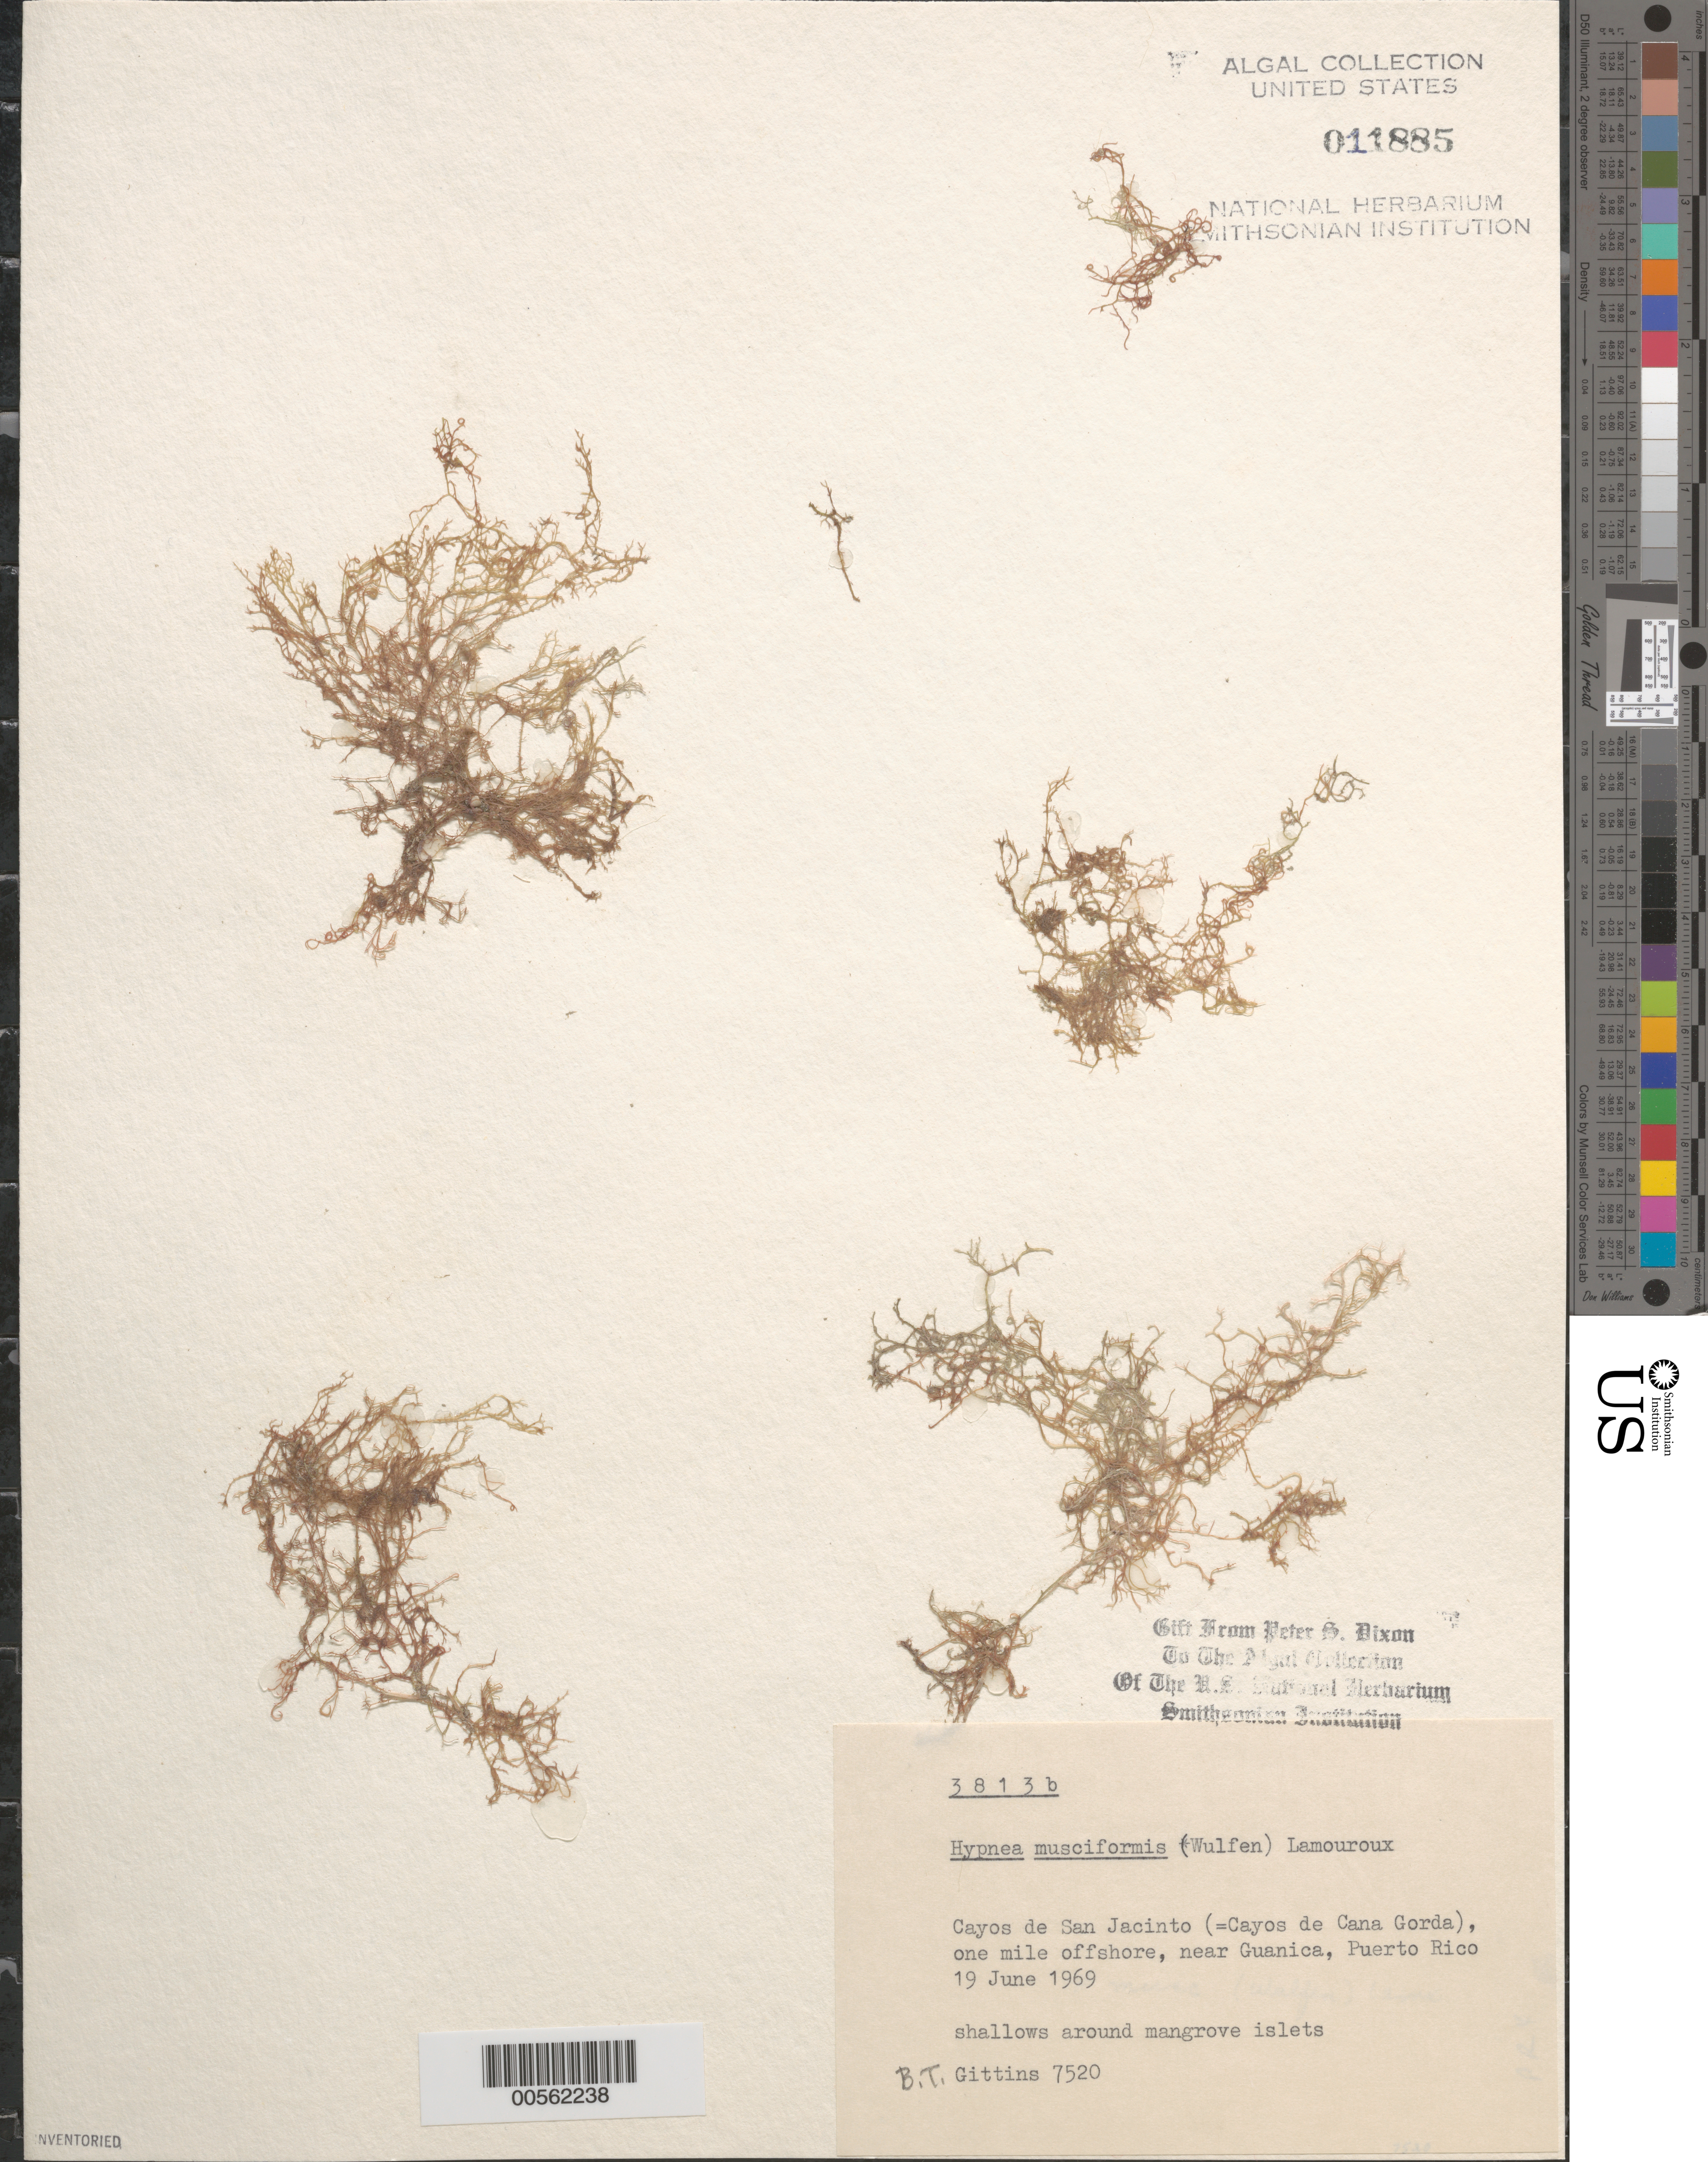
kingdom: Plantae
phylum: Rhodophyta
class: Florideophyceae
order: Gigartinales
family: Cystocloniaceae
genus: Hypnea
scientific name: Hypnea musciformis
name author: (Wulfen) J.V.Lamouroux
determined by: Dixon, P. S.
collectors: B. Gittins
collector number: BTG 7520 & PSD 3813B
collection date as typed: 19 Jun 1969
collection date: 1969-06-19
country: Puerto Rico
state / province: Guanica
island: Cayos de San Jacinto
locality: Near Guanica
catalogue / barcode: US 11885